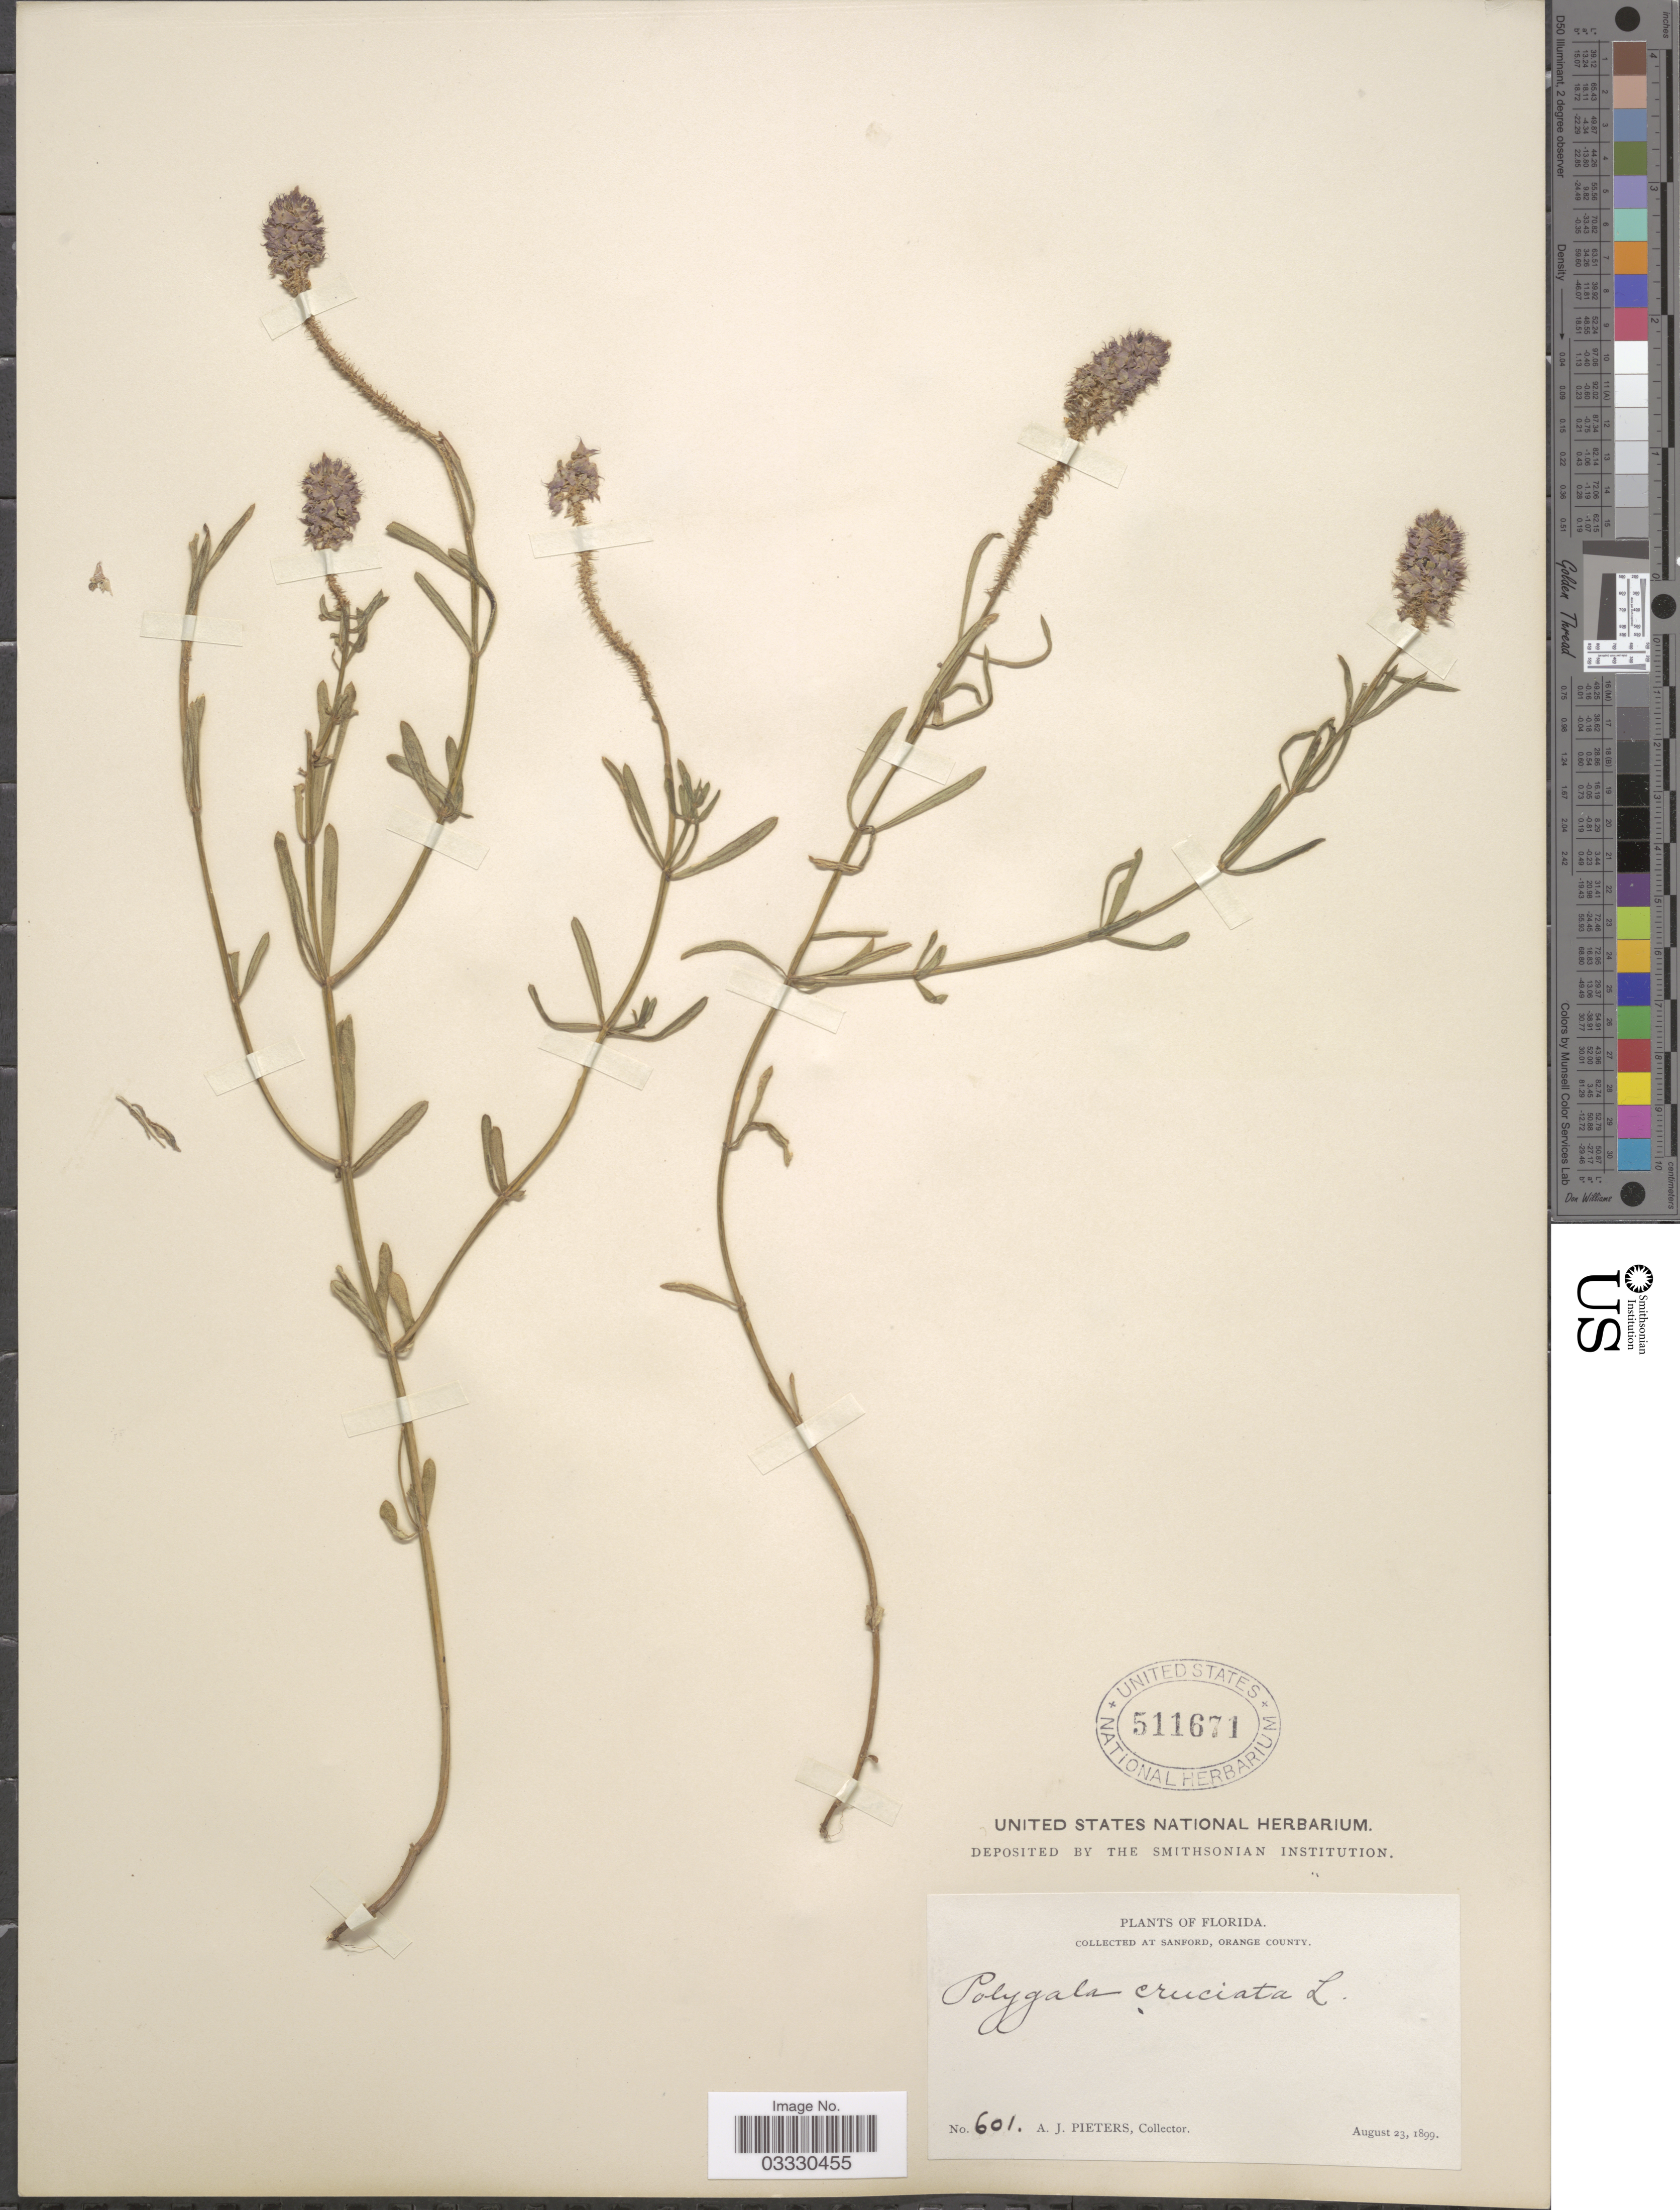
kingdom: Plantae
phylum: Tracheophyta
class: Magnoliopsida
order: Fabales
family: Polygalaceae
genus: Polygala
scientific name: Polygala cruciata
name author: L.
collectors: A. Pieters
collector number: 601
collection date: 1899-08-23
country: United States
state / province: Florida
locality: At Sanford, Orange County.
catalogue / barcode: US 511671